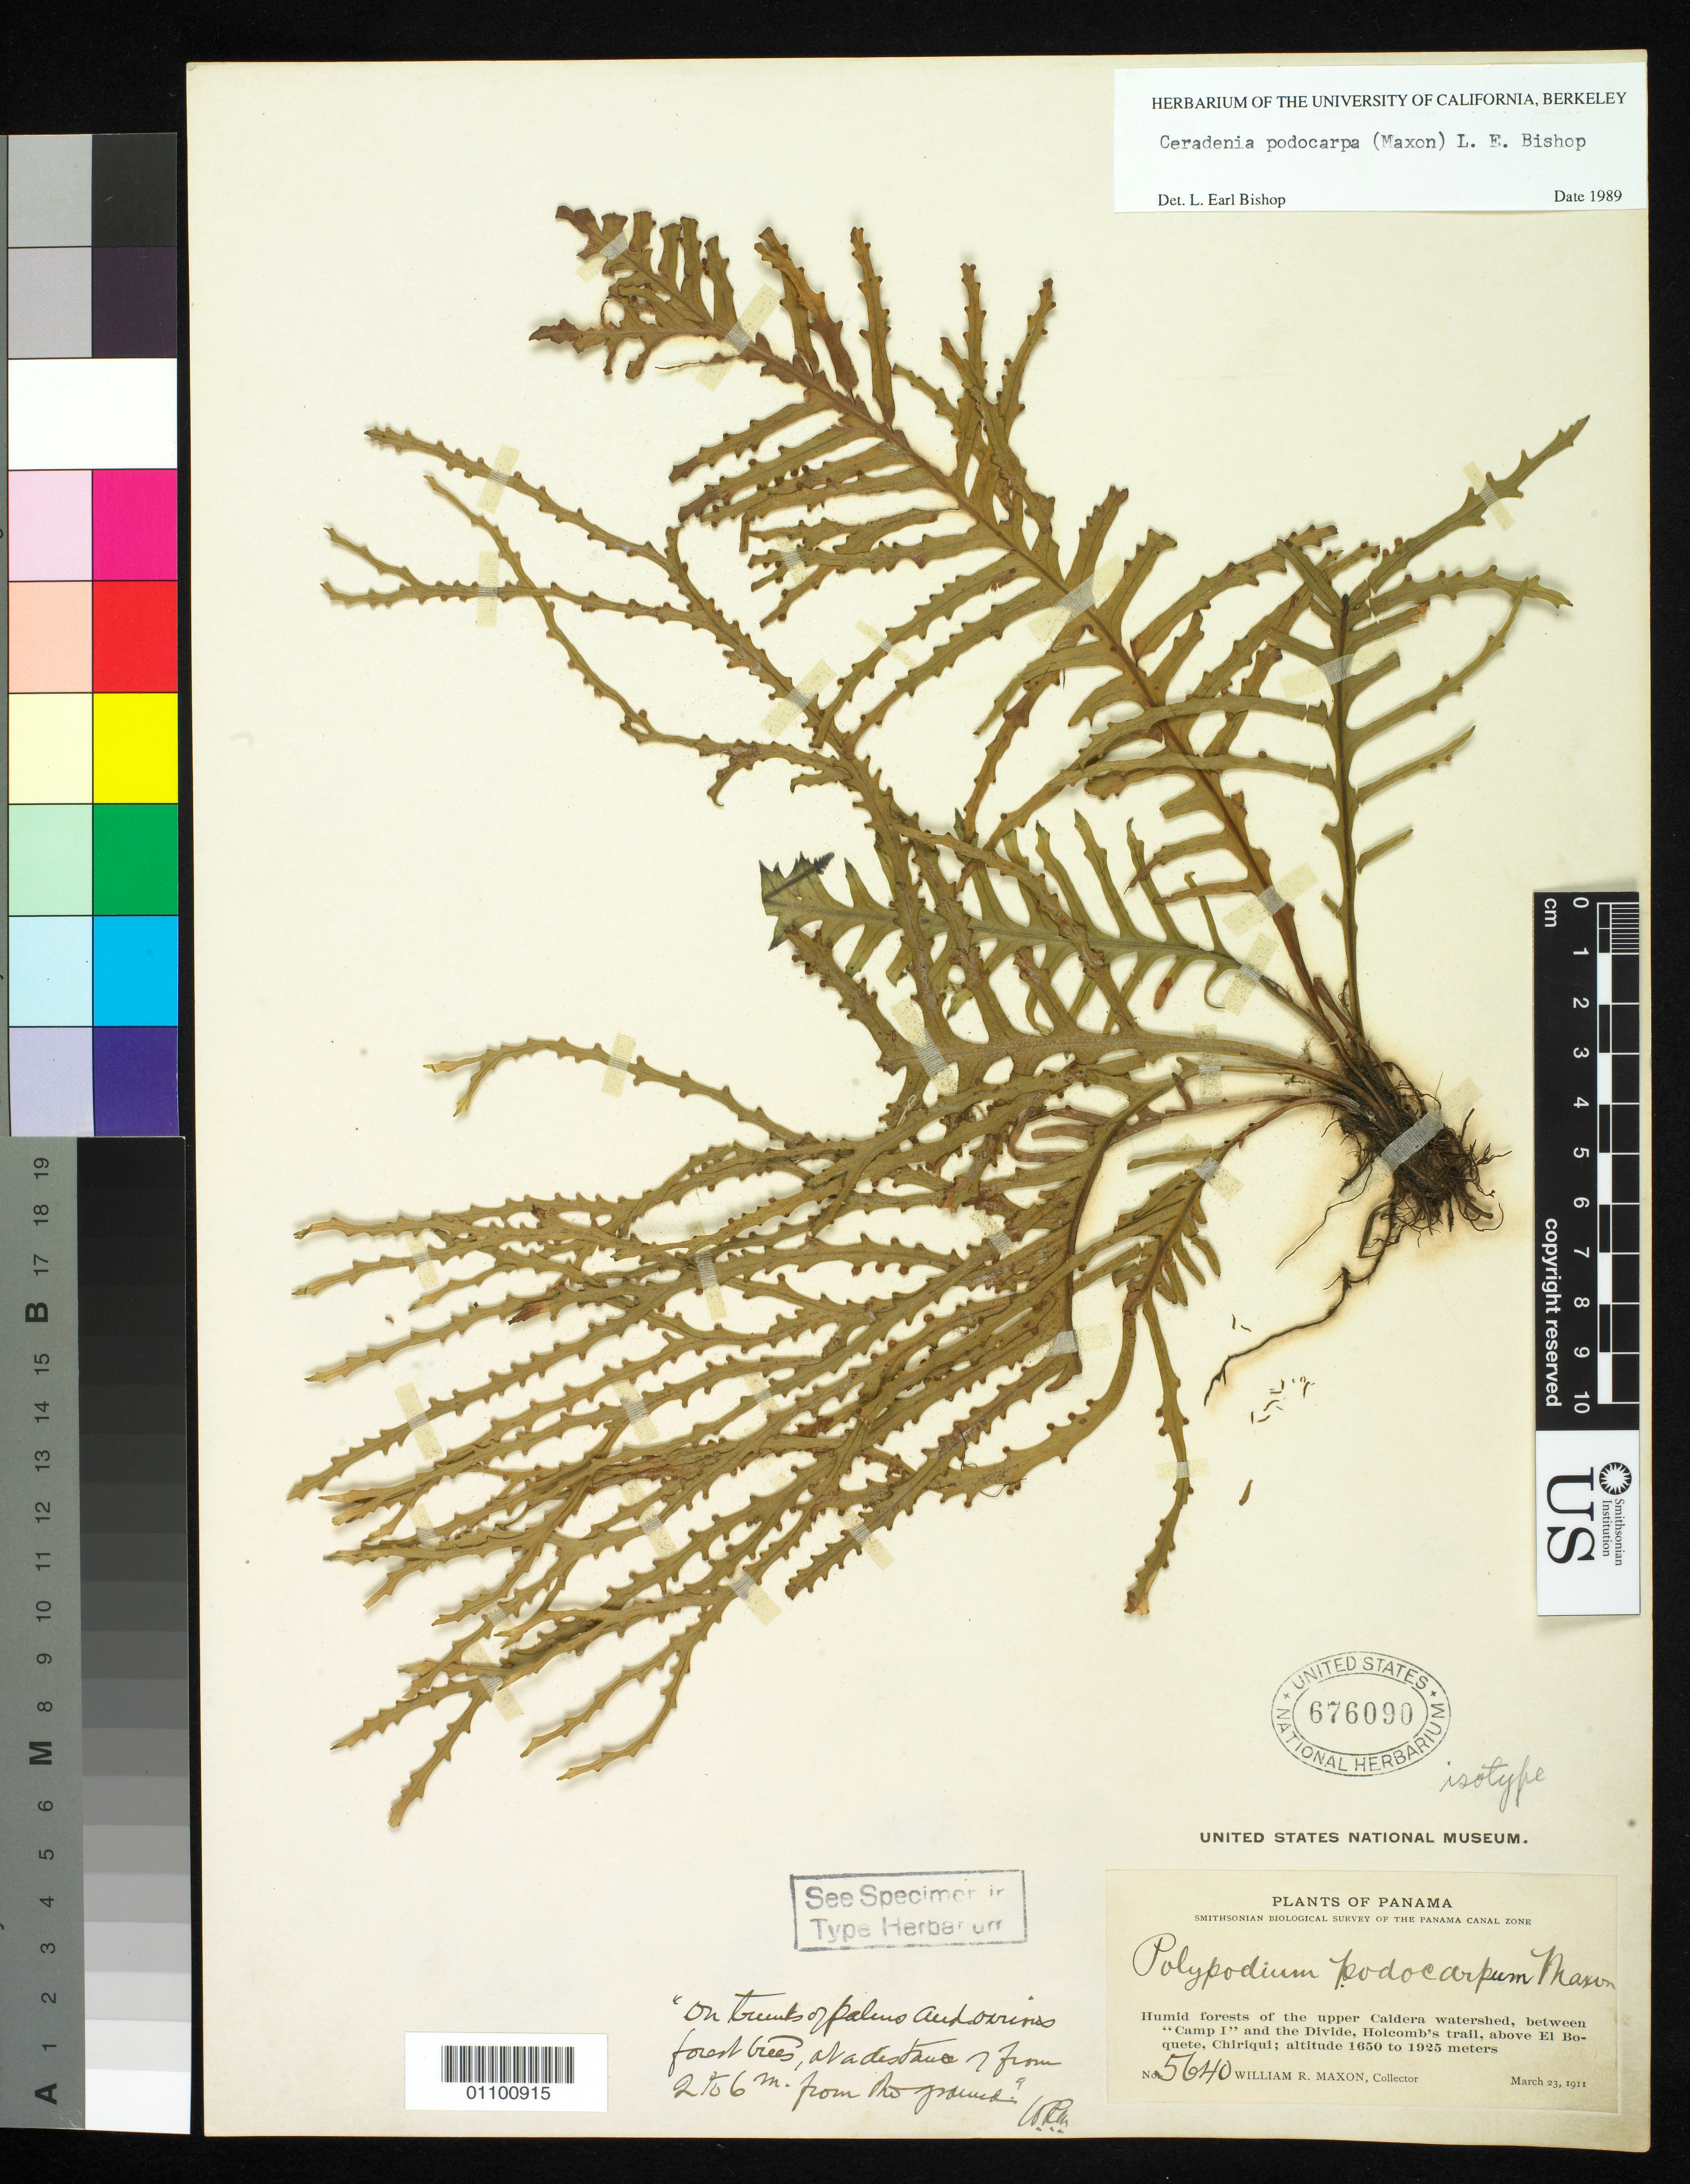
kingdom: Plantae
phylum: Tracheophyta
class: Polypodiopsida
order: Polypodiales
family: Polypodiaceae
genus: Polypodium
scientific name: Polypodium podocarpum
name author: Maxon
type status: Isotype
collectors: W. R. Maxon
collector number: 5640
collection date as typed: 23 Mar 1911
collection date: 1911-03-23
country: Panama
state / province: Chiriquí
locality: Upper Caldera River, between Camp 1 and divide, Holcomb's Trail, above El Boquete.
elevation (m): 1650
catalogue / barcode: US 676091